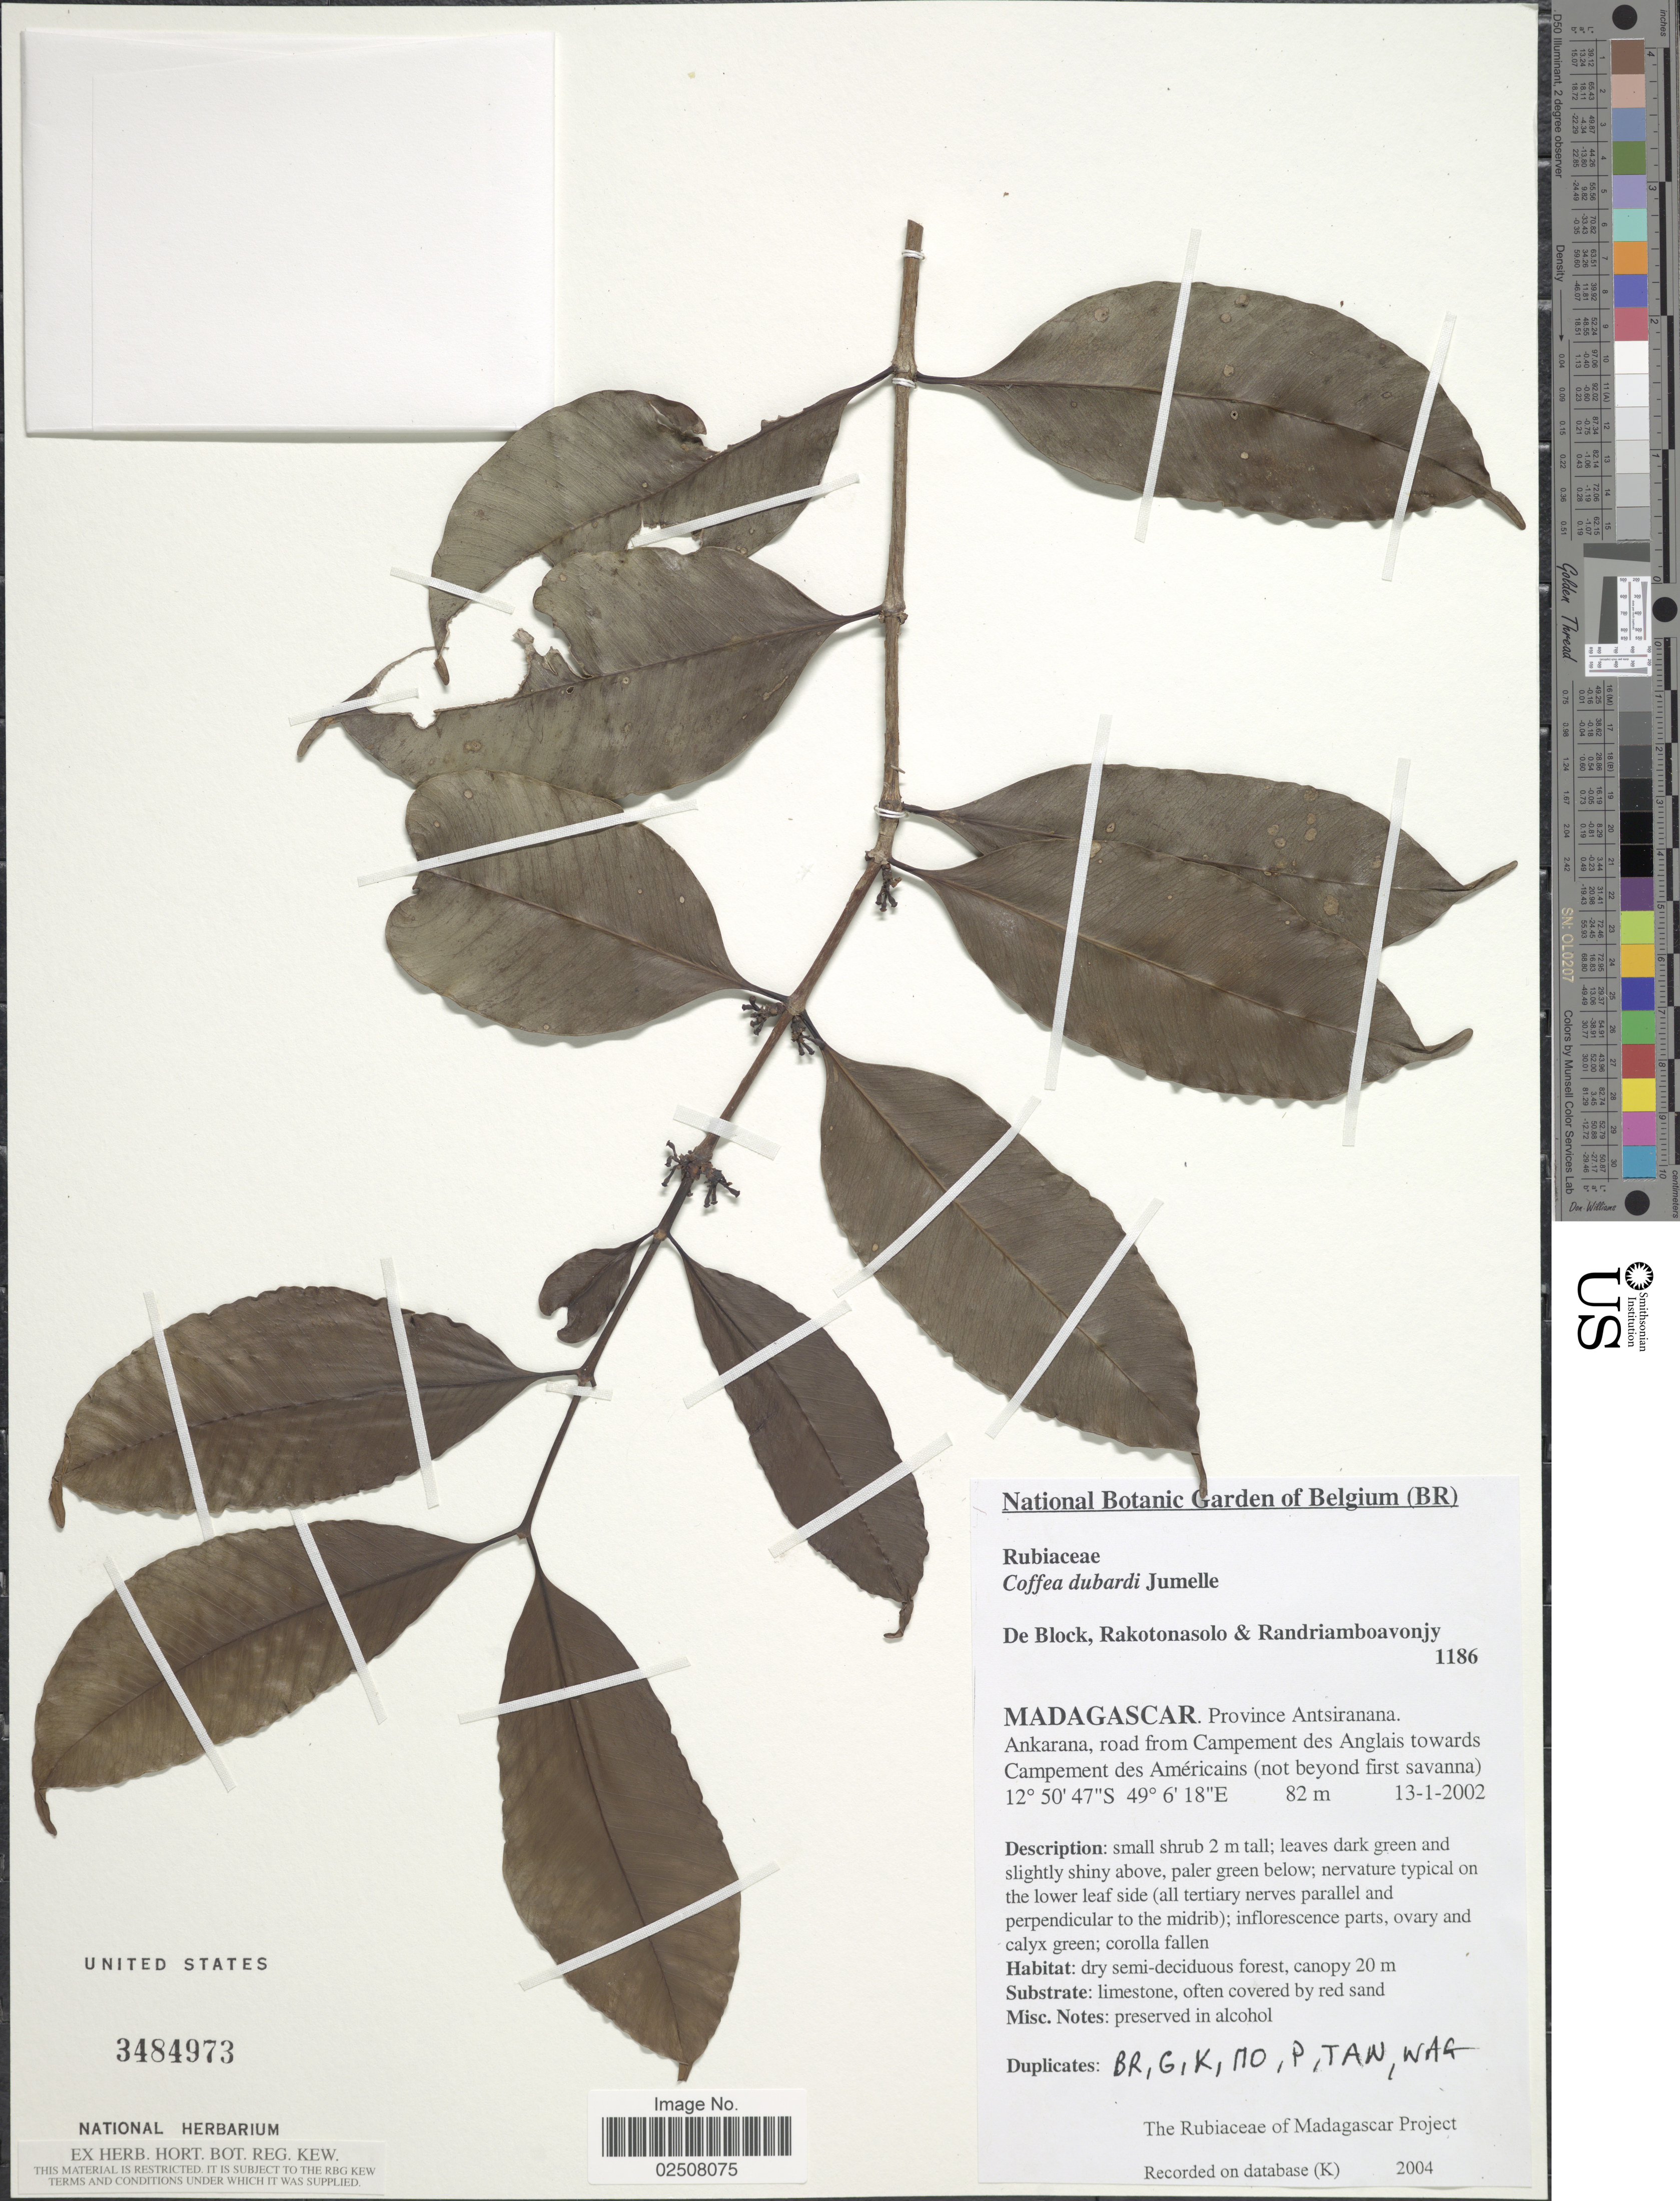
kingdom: Plantae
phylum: Tracheophyta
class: Magnoliopsida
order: Gentianales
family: Rubiaceae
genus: Coffea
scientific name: Coffea dubardii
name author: Jum.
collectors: P. De Block, Rakotonasolo & Randriamboavonjy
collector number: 1186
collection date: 2002-01-13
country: Madagascar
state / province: Diana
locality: Ankarana, road from Campement des Anglais towards Campement des Américains (not beyond first savanna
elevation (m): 82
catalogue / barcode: US 3484973